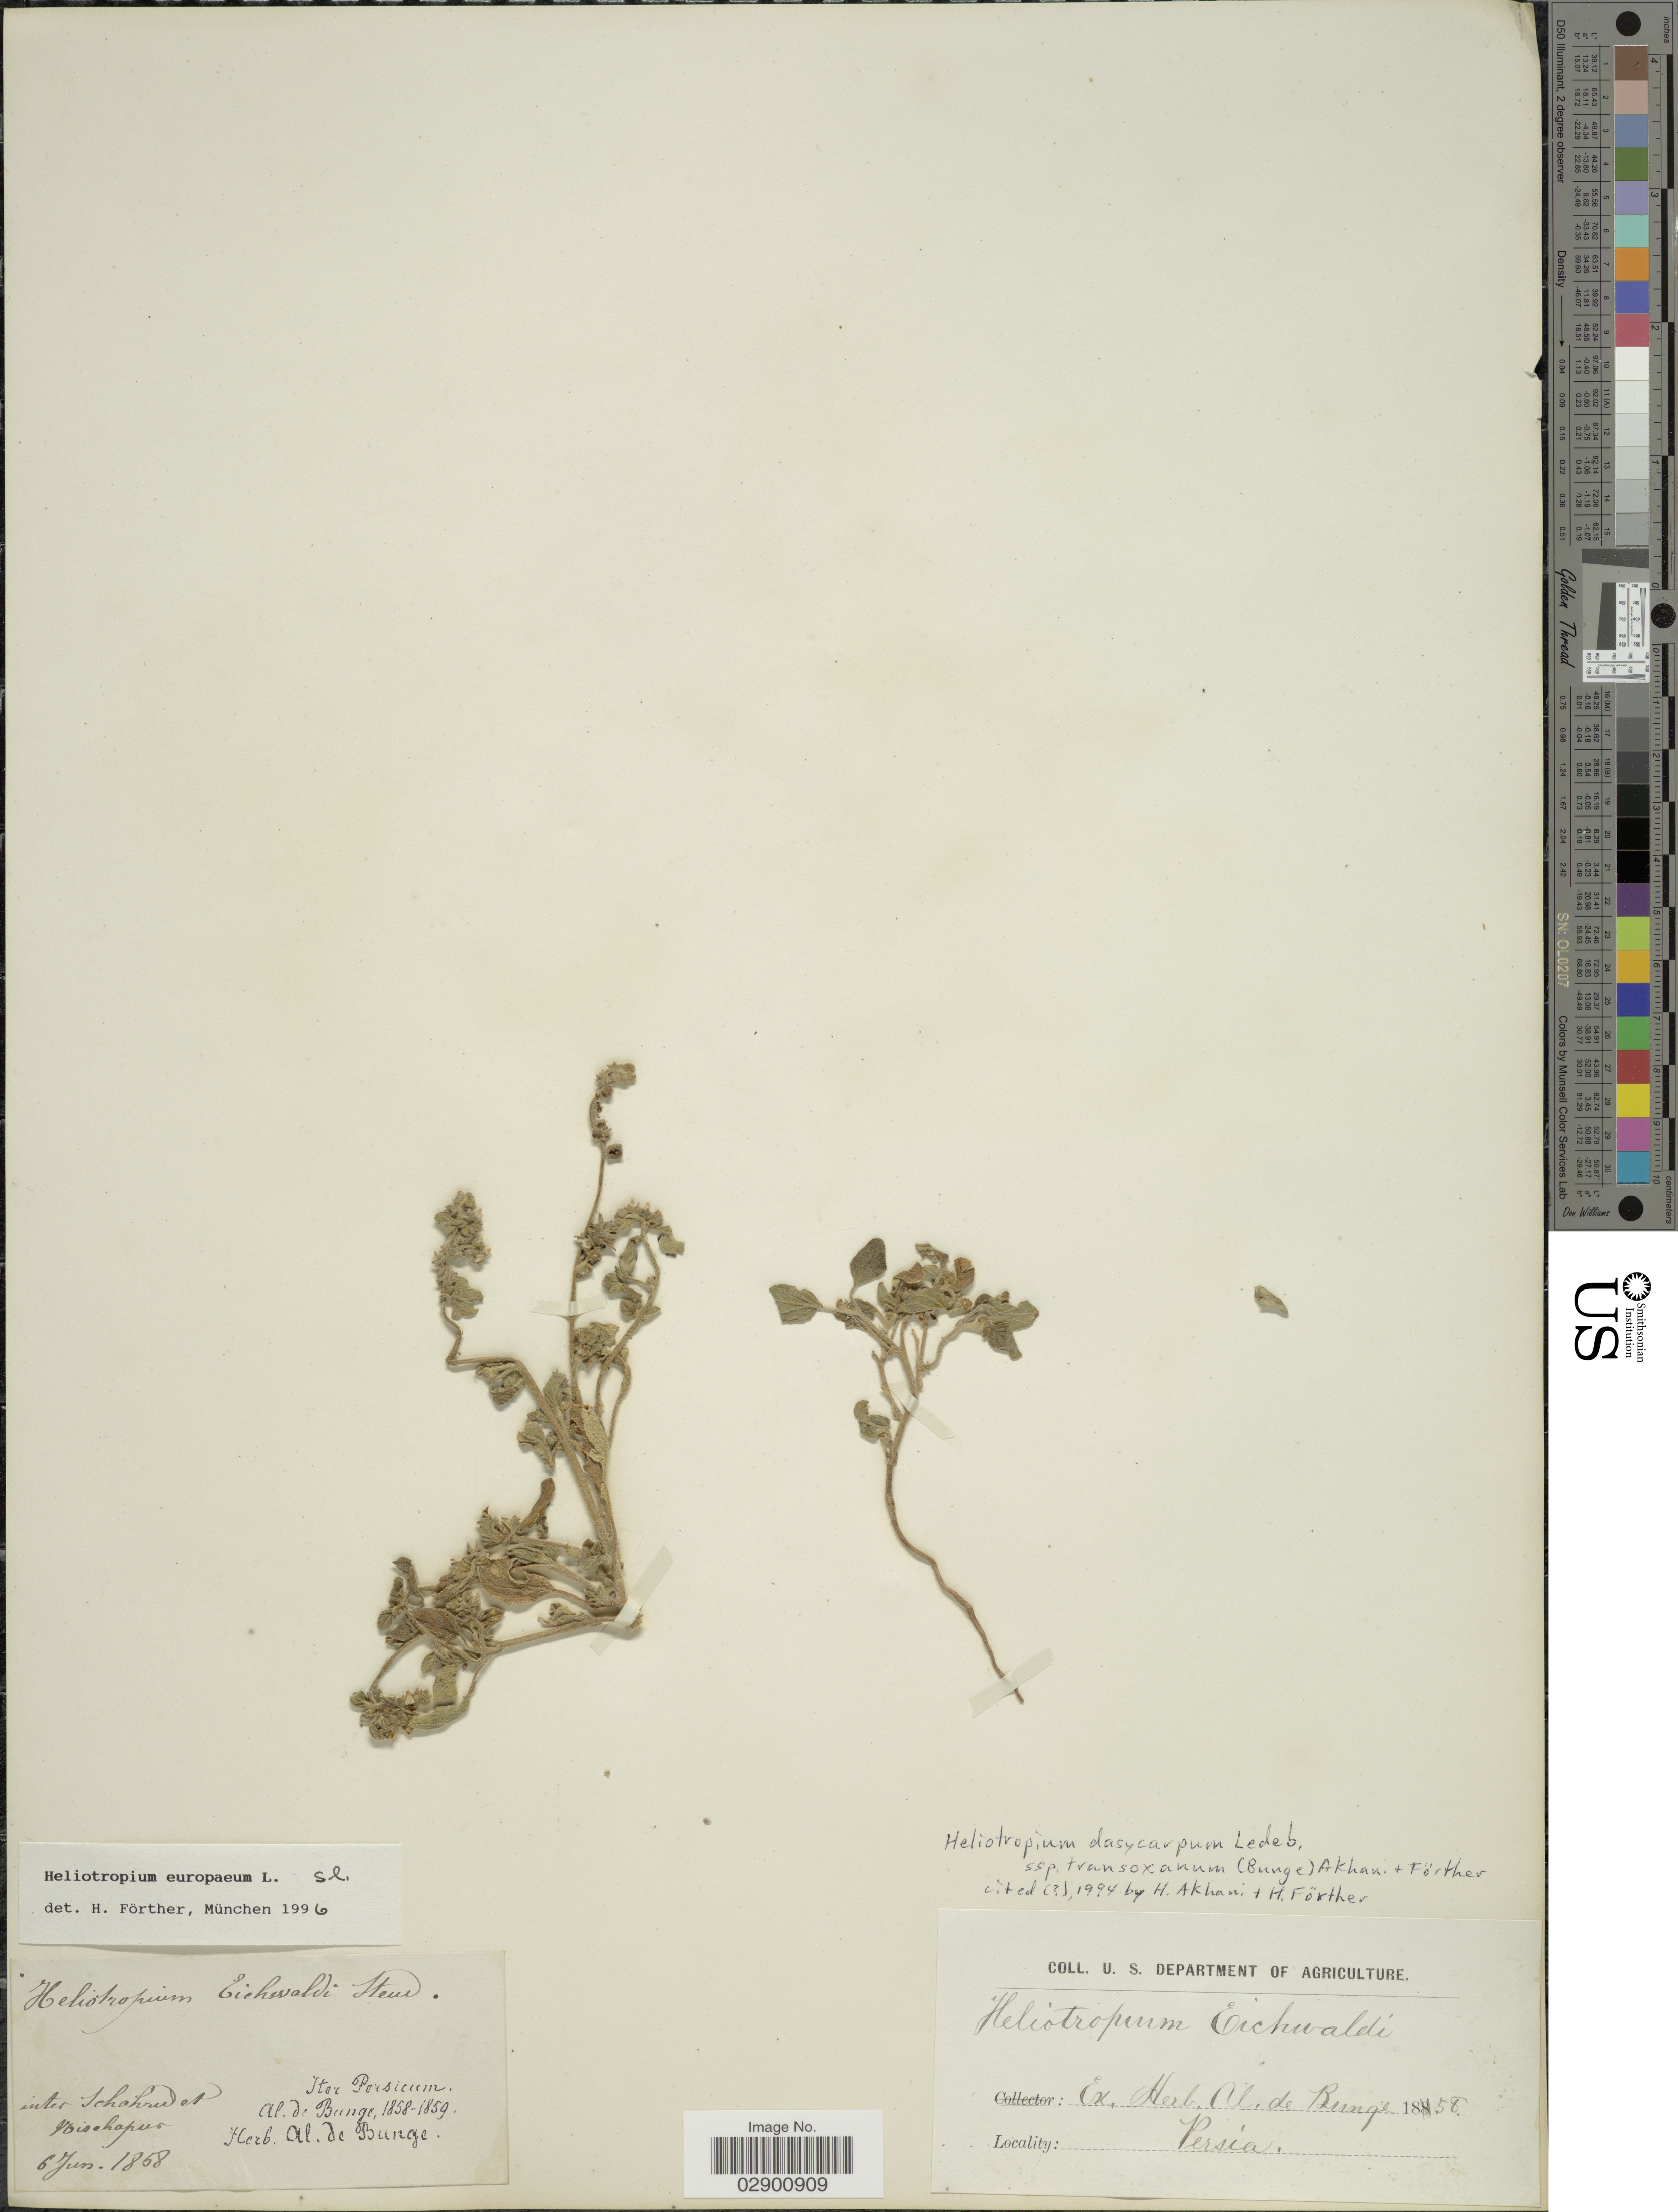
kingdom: Plantae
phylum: Tracheophyta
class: Magnoliopsida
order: Boraginales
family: Heliotropiaceae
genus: Heliotropium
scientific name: Heliotropium europaeum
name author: L.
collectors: A. de Bunge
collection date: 1868-06-06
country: Iran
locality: Inter Schohrudet Voisehapur, Iter Persicum.